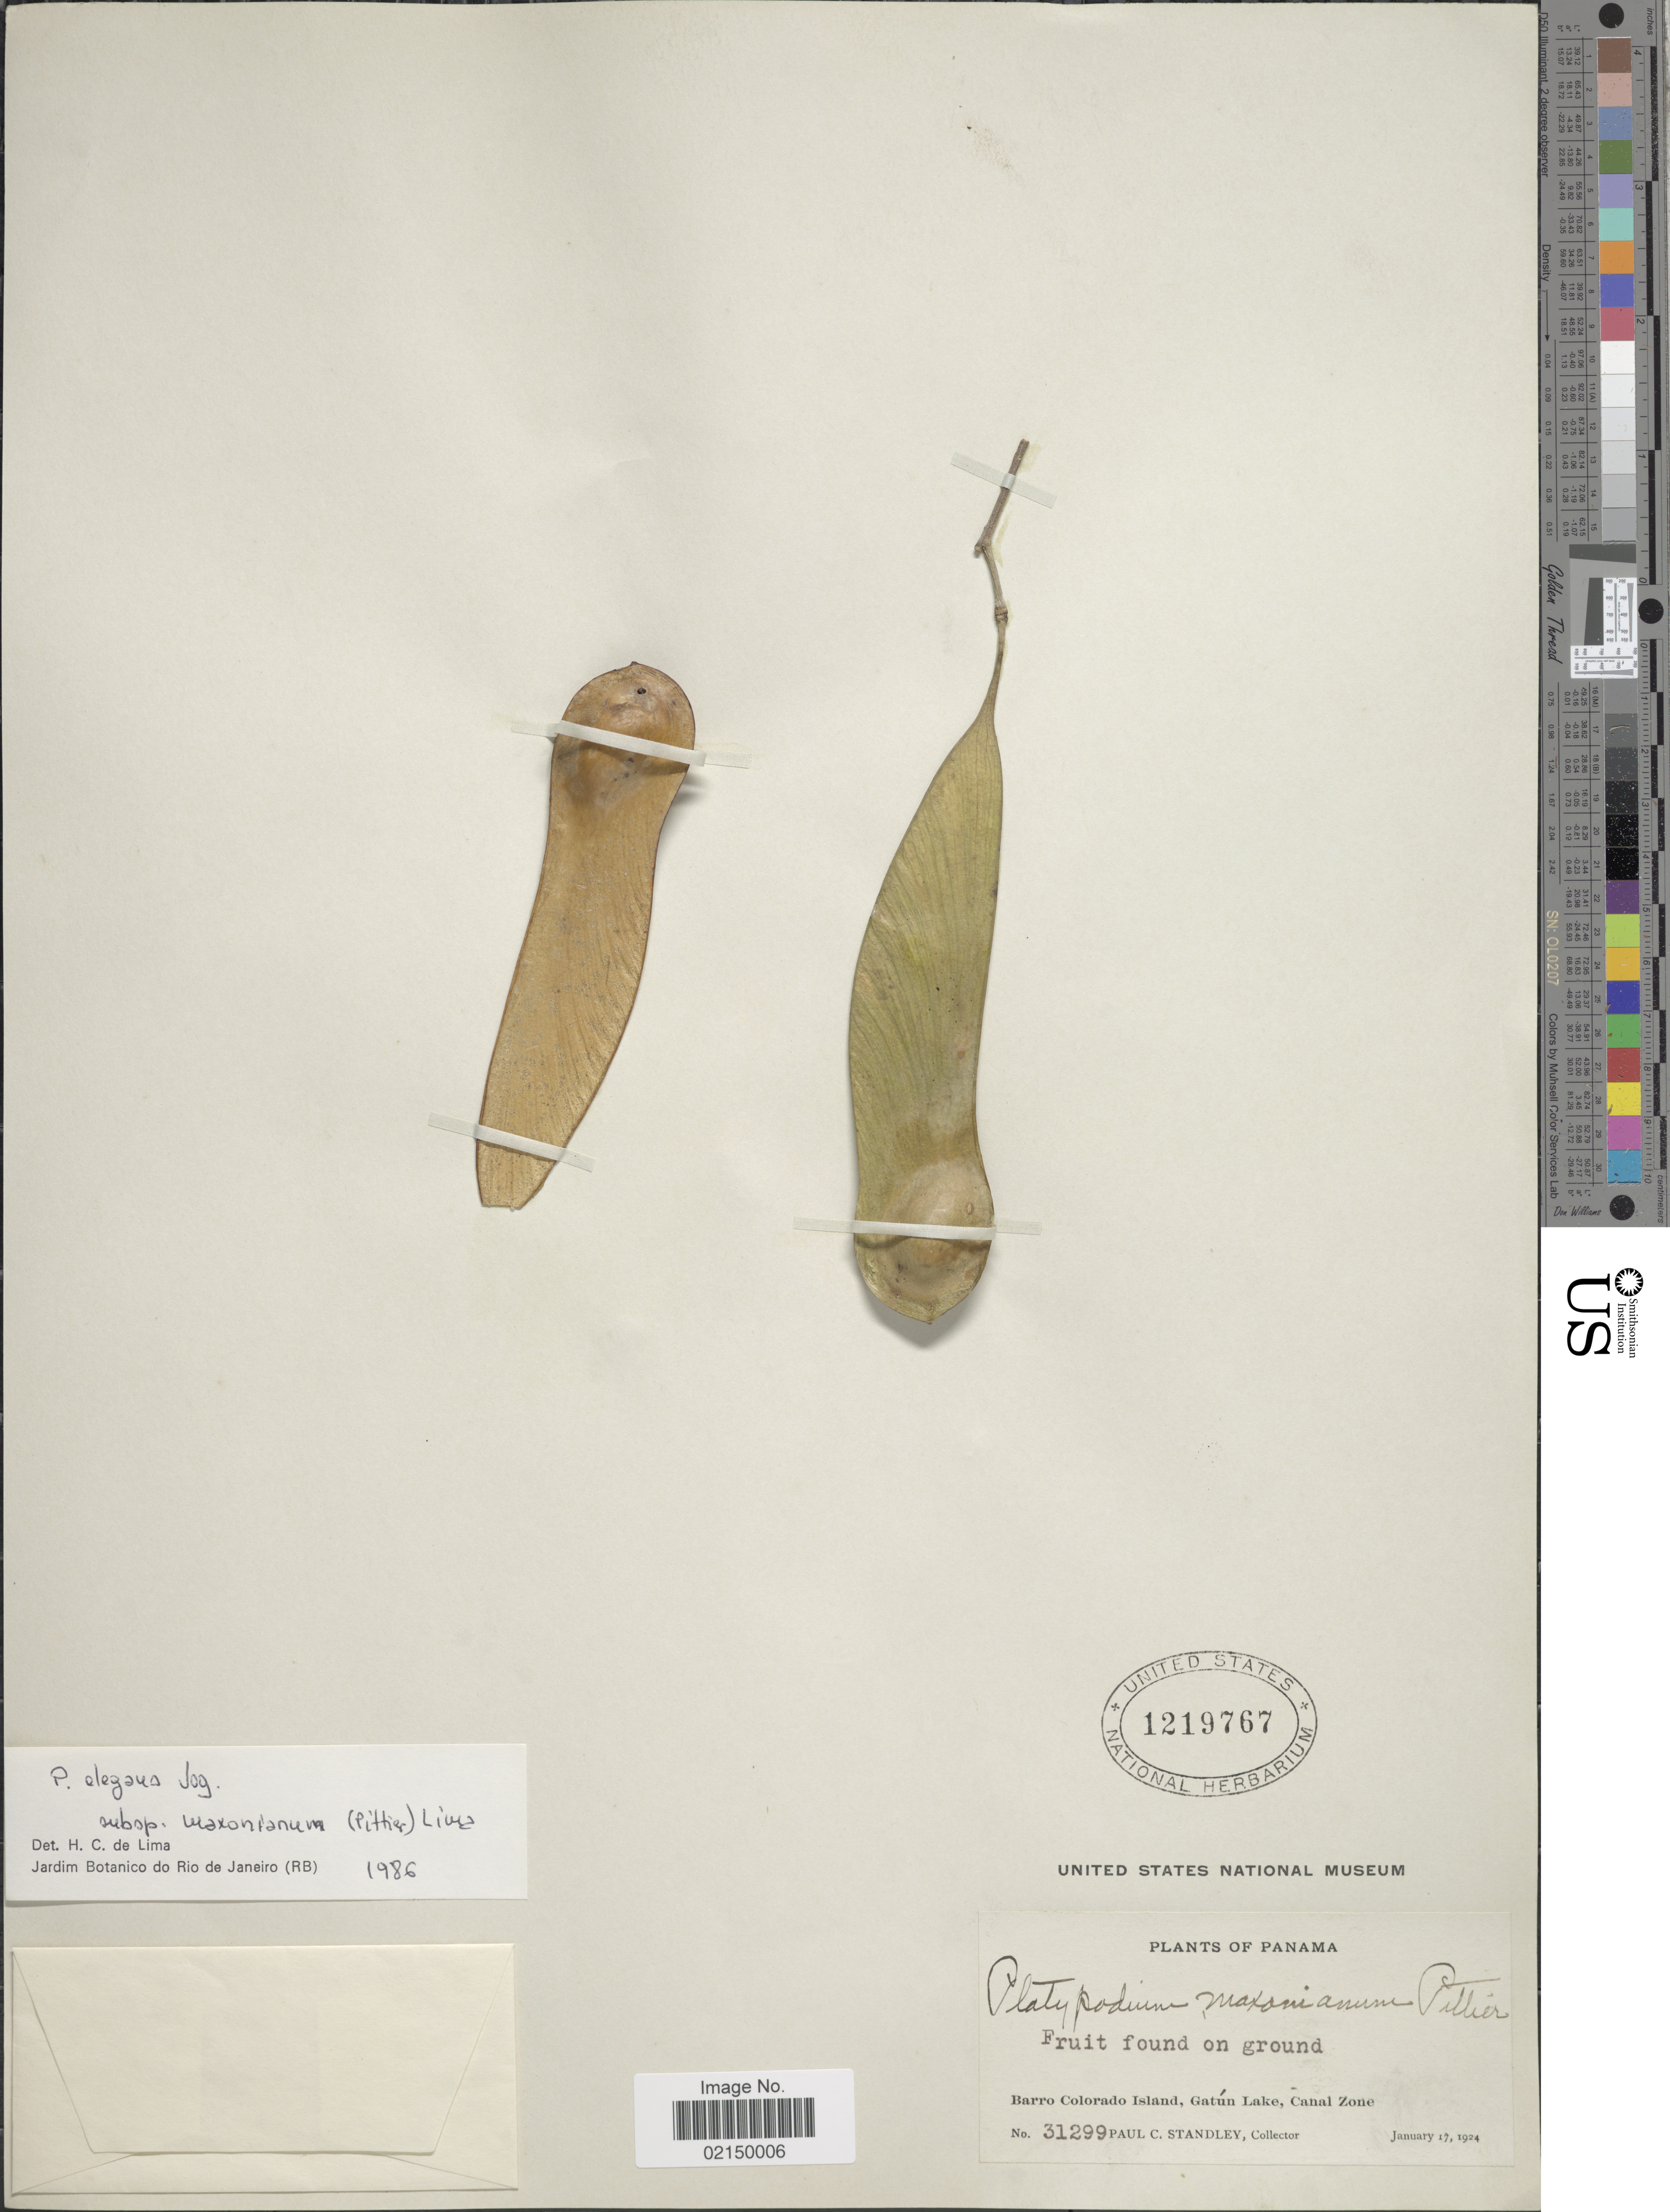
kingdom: Plantae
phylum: Tracheophyta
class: Magnoliopsida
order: Fabales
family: Fabaceae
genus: Platypodium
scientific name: Platypodium elegans subsp. maxonianum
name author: (Pittier) H.C. Lima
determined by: Lima, H. C. de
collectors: P. C. Standley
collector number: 31299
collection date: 1924-01-17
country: Panama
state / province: Panamá Oeste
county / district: Canal Zone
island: Barro Colorado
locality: Barro Colorado Island, Gatún Lake, Canal Zone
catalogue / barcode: US 1219767